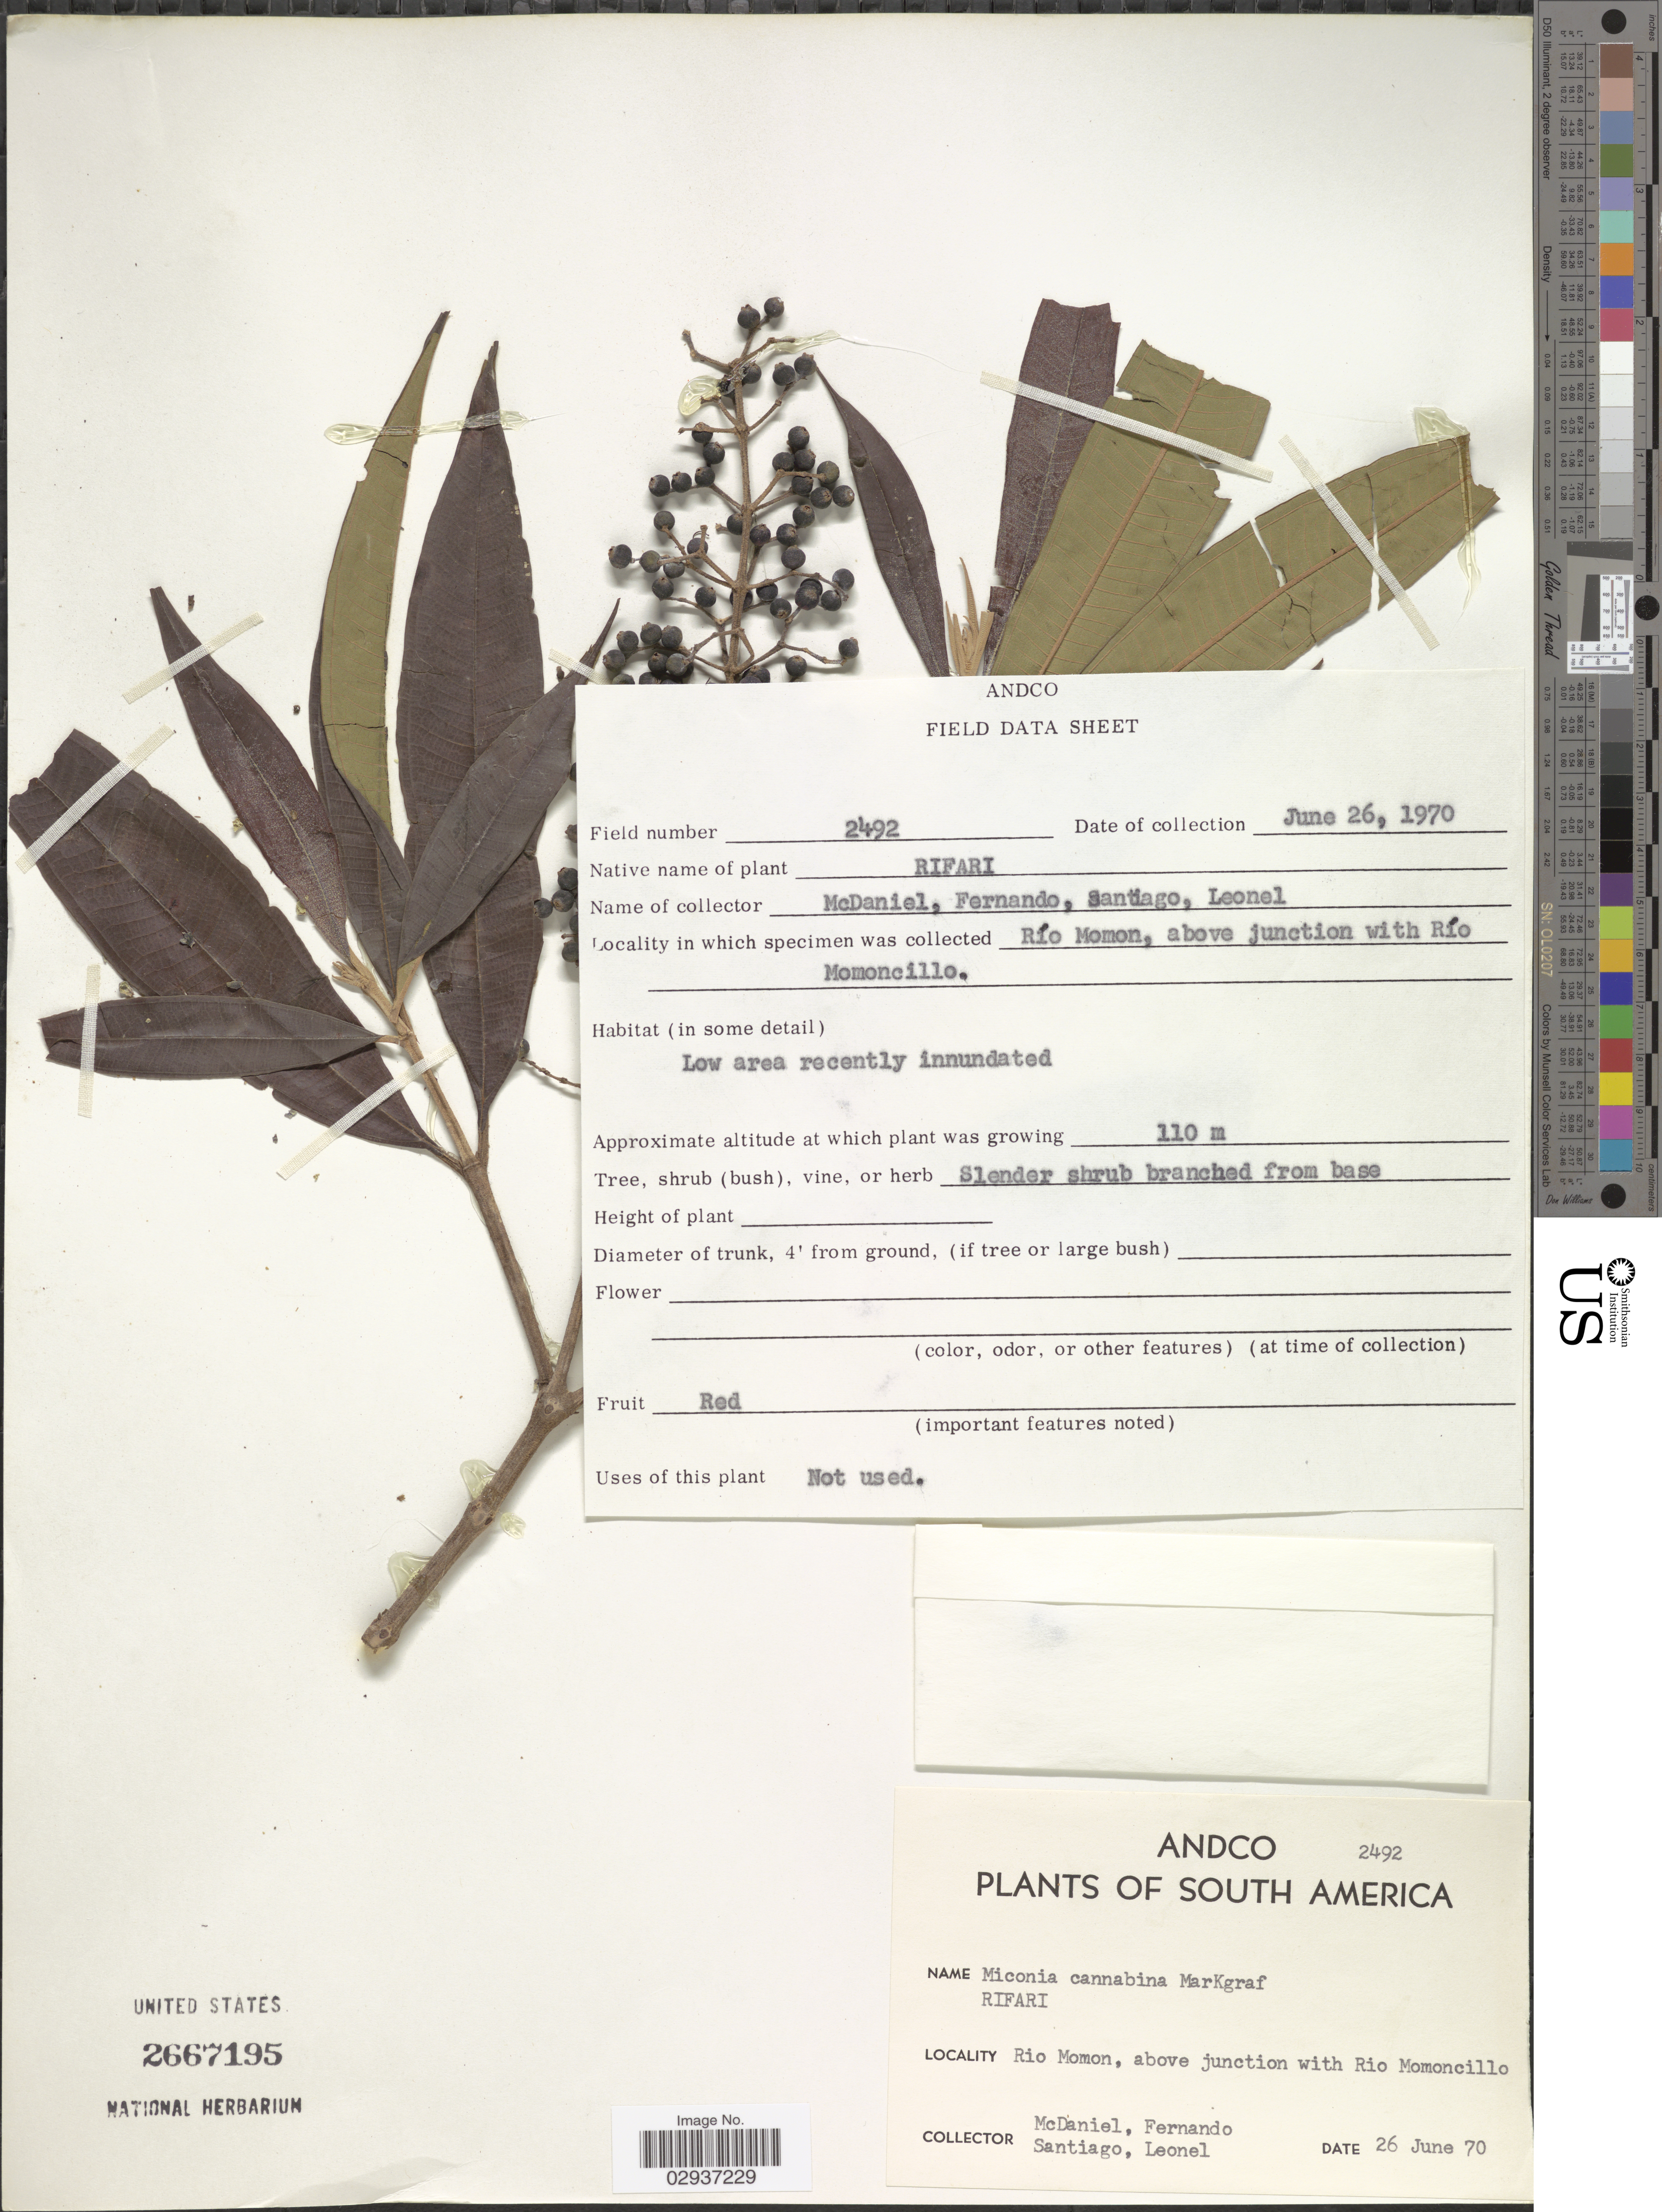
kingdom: Plantae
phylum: Tracheophyta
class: Magnoliopsida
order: Myrtales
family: Melastomataceae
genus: Miconia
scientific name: Miconia cannabina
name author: Markgr.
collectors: -- McDaniel, -- Fernando, -. Santiago & -- Leonel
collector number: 2492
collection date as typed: Transcribed d/m/y: 26/6/70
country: Peru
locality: Andco. South America. Rio Momon, above junction with Rio Momoncillo.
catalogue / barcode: US 2667195